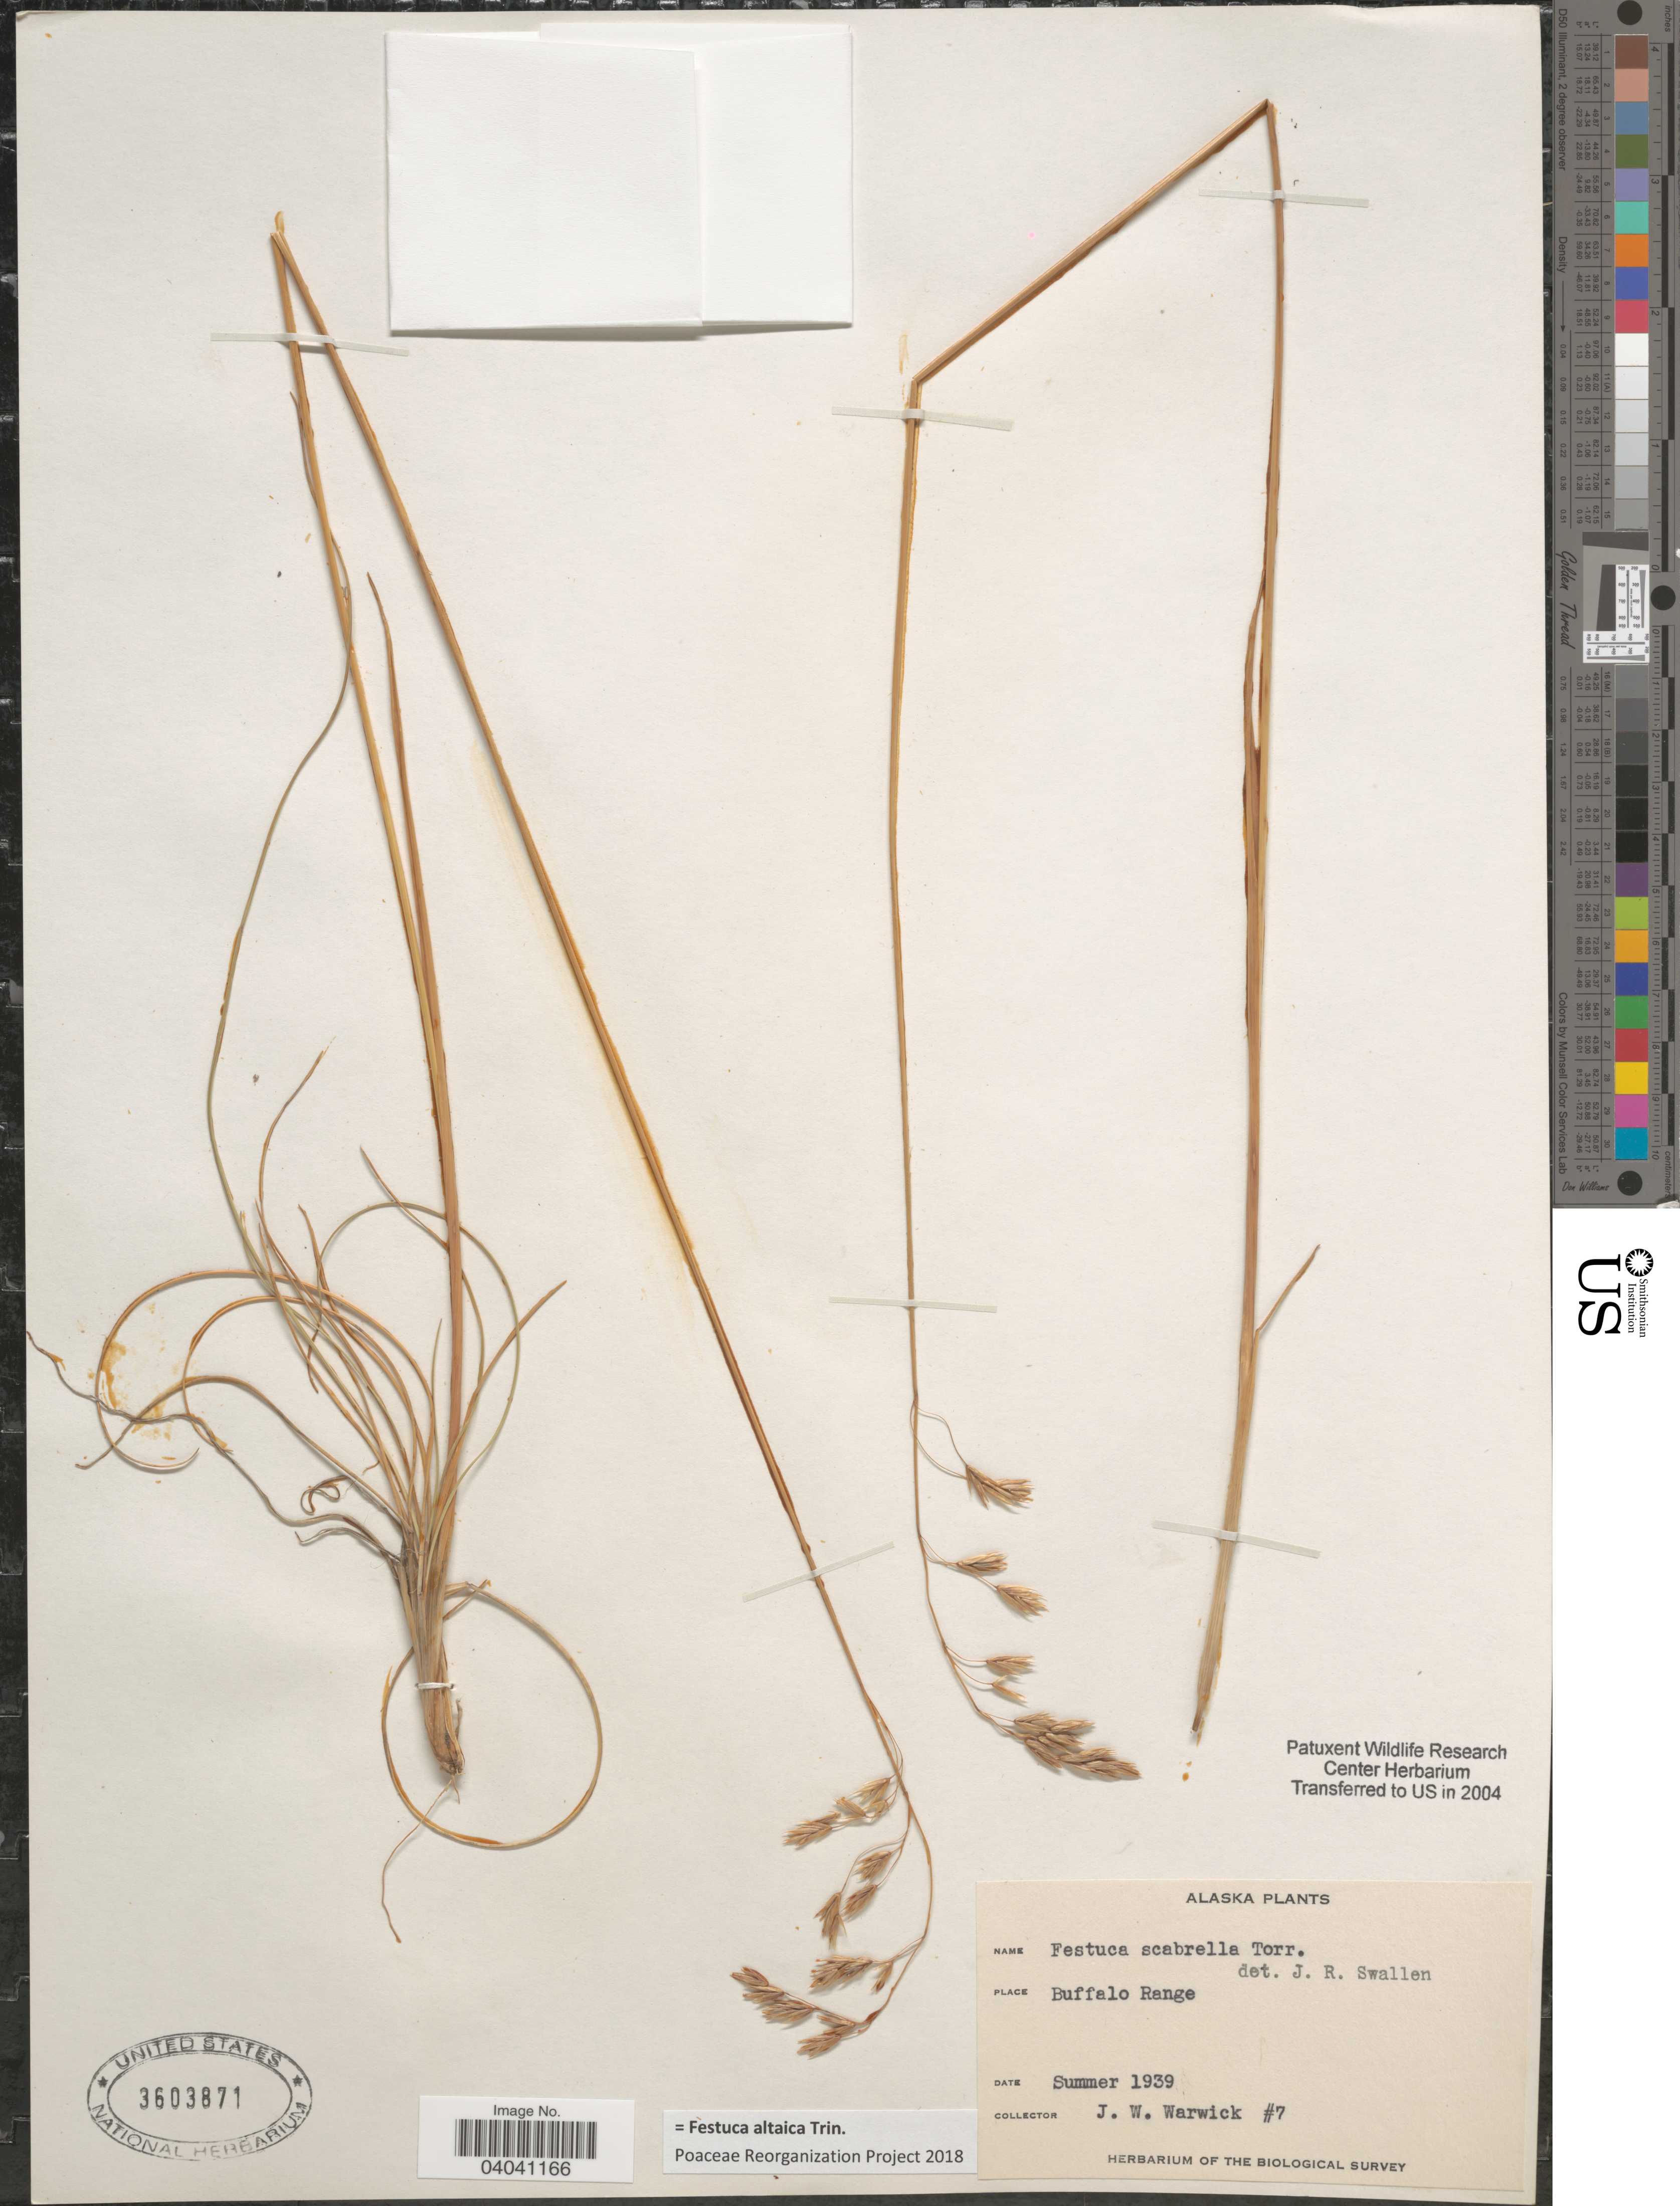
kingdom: Plantae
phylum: Tracheophyta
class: Liliopsida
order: Poales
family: Poaceae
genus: Festuca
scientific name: Festuca altaica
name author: Trin.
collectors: J. Warwick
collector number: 7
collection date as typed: Summer 1939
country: United States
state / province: Alaska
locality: Buffalo Range.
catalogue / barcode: US 3603871